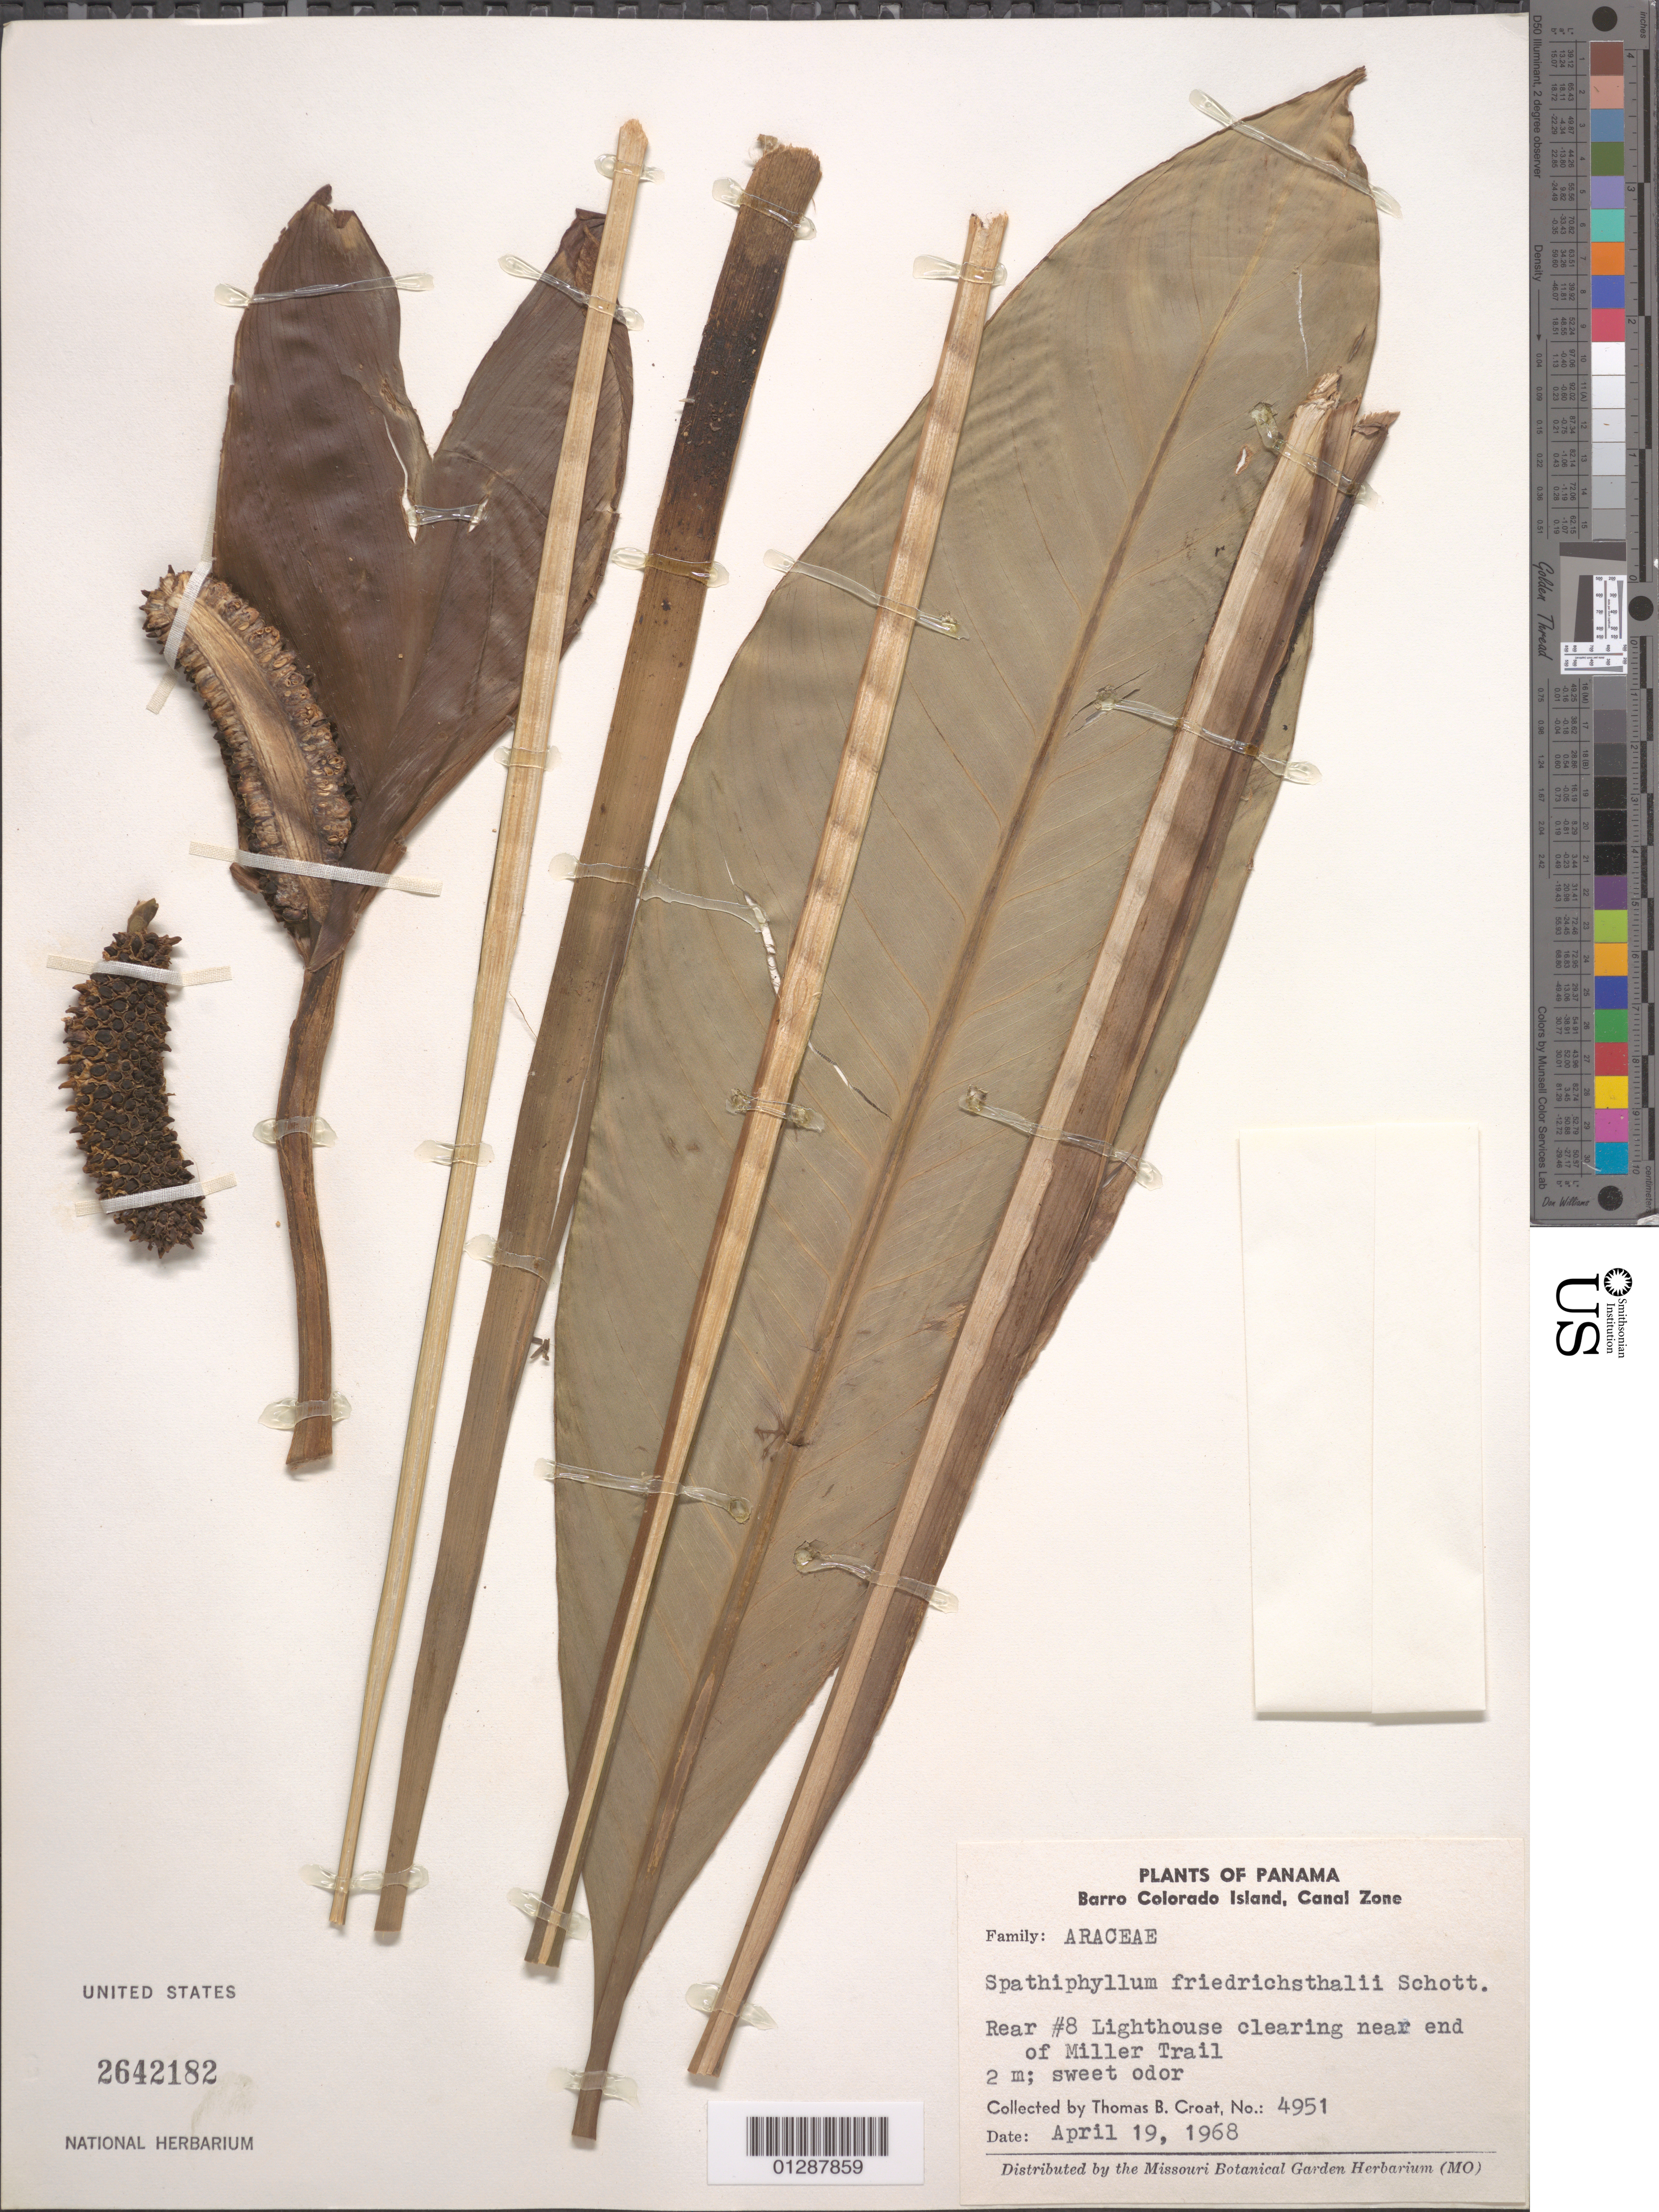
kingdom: Plantae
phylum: Tracheophyta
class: Liliopsida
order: Alismatales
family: Araceae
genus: Spathiphyllum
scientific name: Spathiphyllum friedrichsthalii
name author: Schott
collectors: T. B. Croat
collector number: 4951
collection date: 1968-04-19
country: Panama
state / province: Panamá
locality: Barro Colorado Island, Canal Zone. Rear #8 Lighthouse clearing near end of Miller Trail.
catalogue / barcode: US 2642182